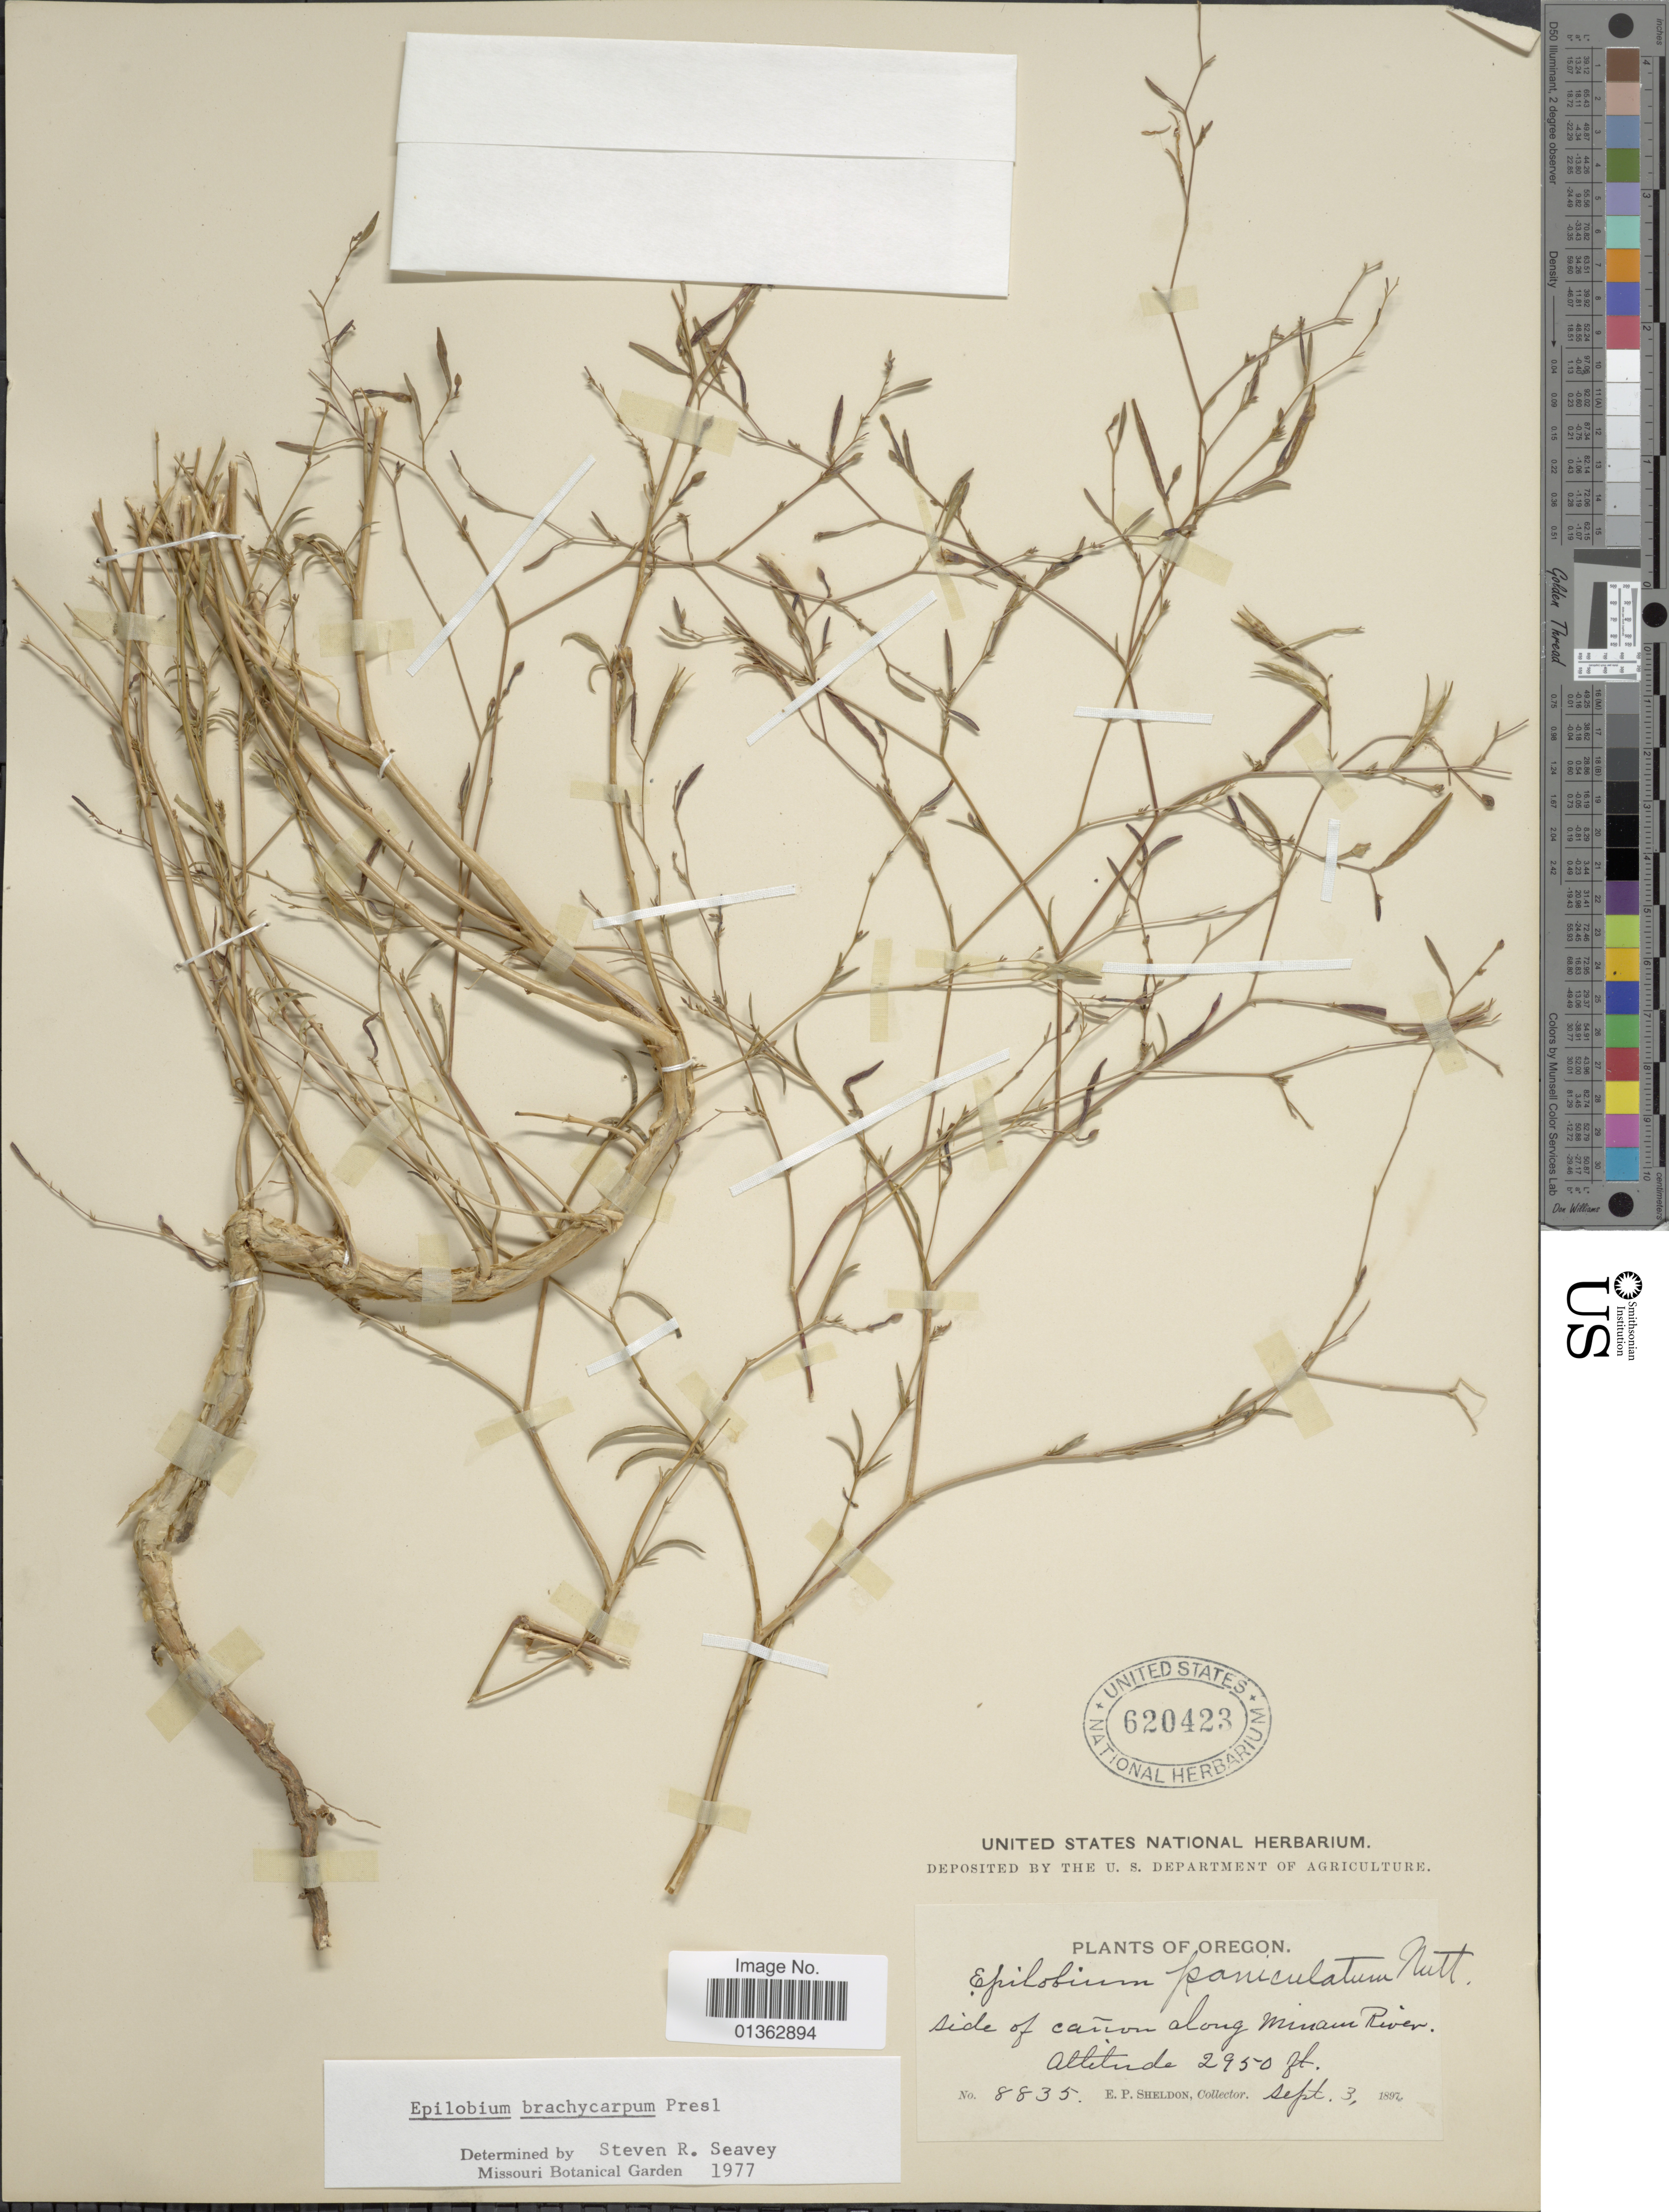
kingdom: Plantae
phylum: Tracheophyta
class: Magnoliopsida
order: Myrtales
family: Onagraceae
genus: Epilobium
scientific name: Epilobium brachycarpum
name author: C. Presl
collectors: E. P. Sheldon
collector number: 8835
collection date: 1897-09-03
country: United States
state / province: Oregon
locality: Side of cañon along Minam River.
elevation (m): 899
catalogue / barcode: US 620423